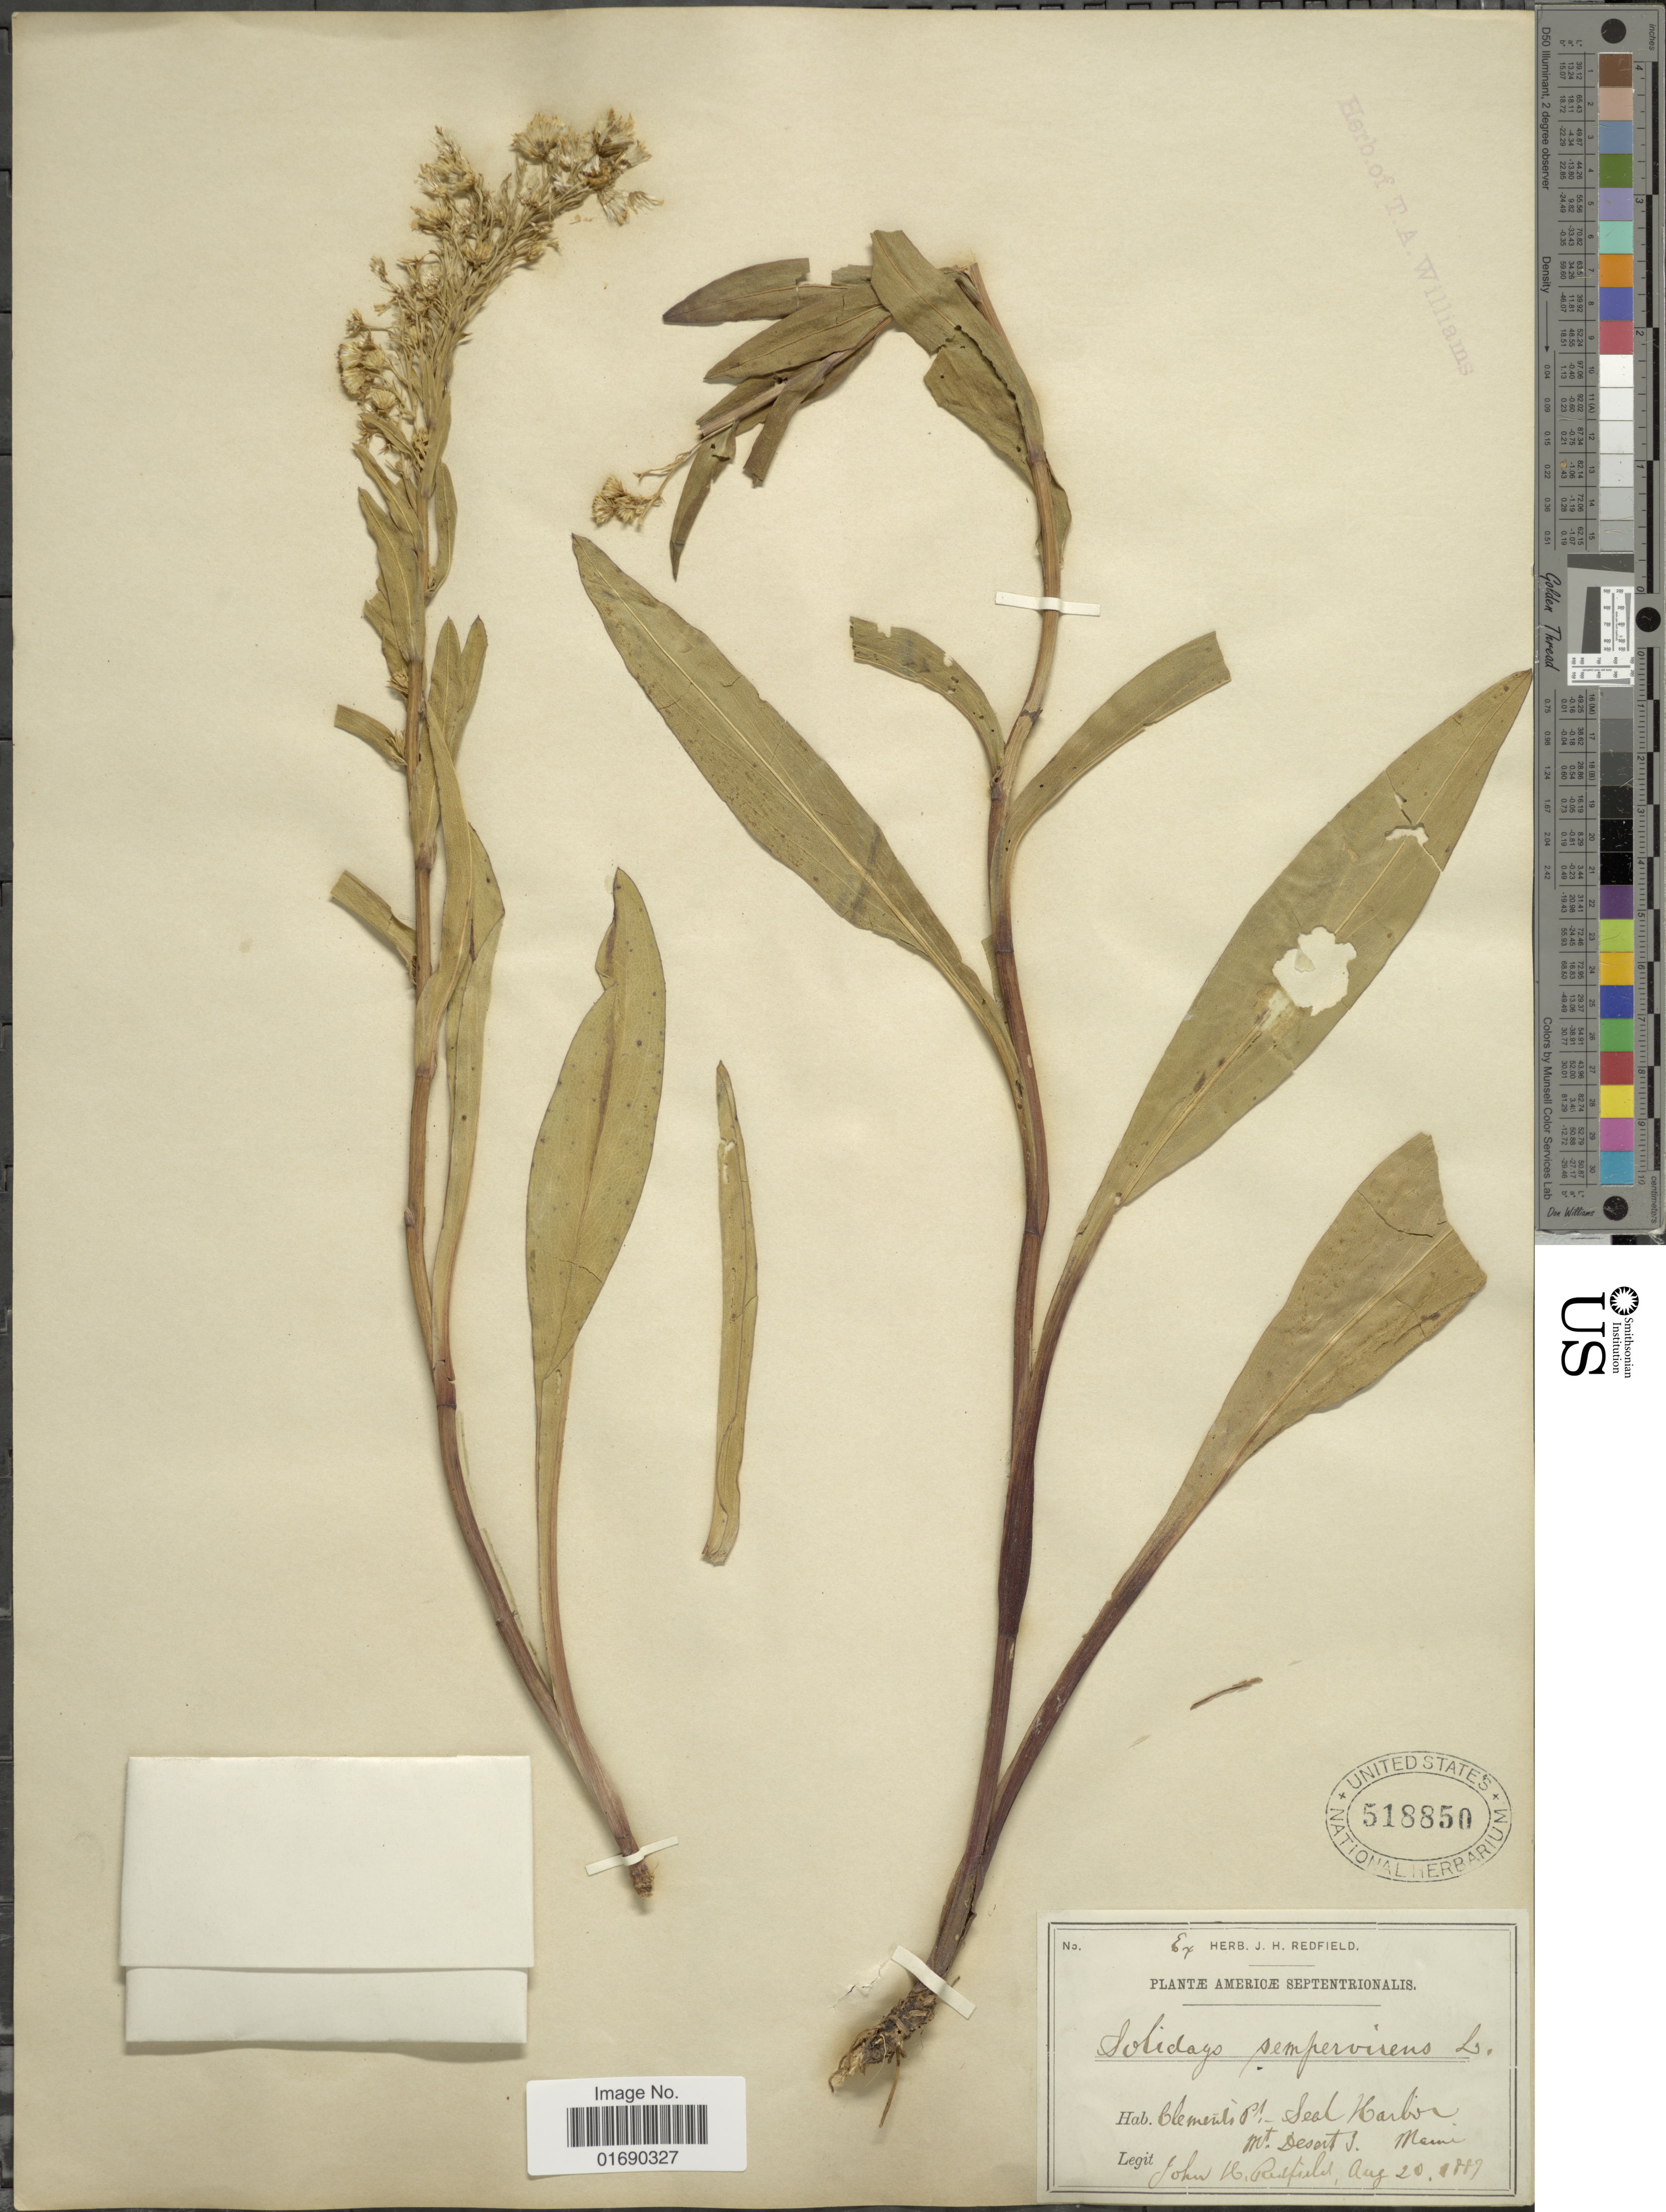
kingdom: Plantae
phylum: Tracheophyta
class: Magnoliopsida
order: Asterales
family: Asteraceae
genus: Solidago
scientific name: Solidago sempervirens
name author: L.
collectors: J. Redfield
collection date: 1887-08-20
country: United States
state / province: Maine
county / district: Hancock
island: Mt. Desert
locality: Clements Pt - Seal Harbor Mt Desert I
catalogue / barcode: US 518850